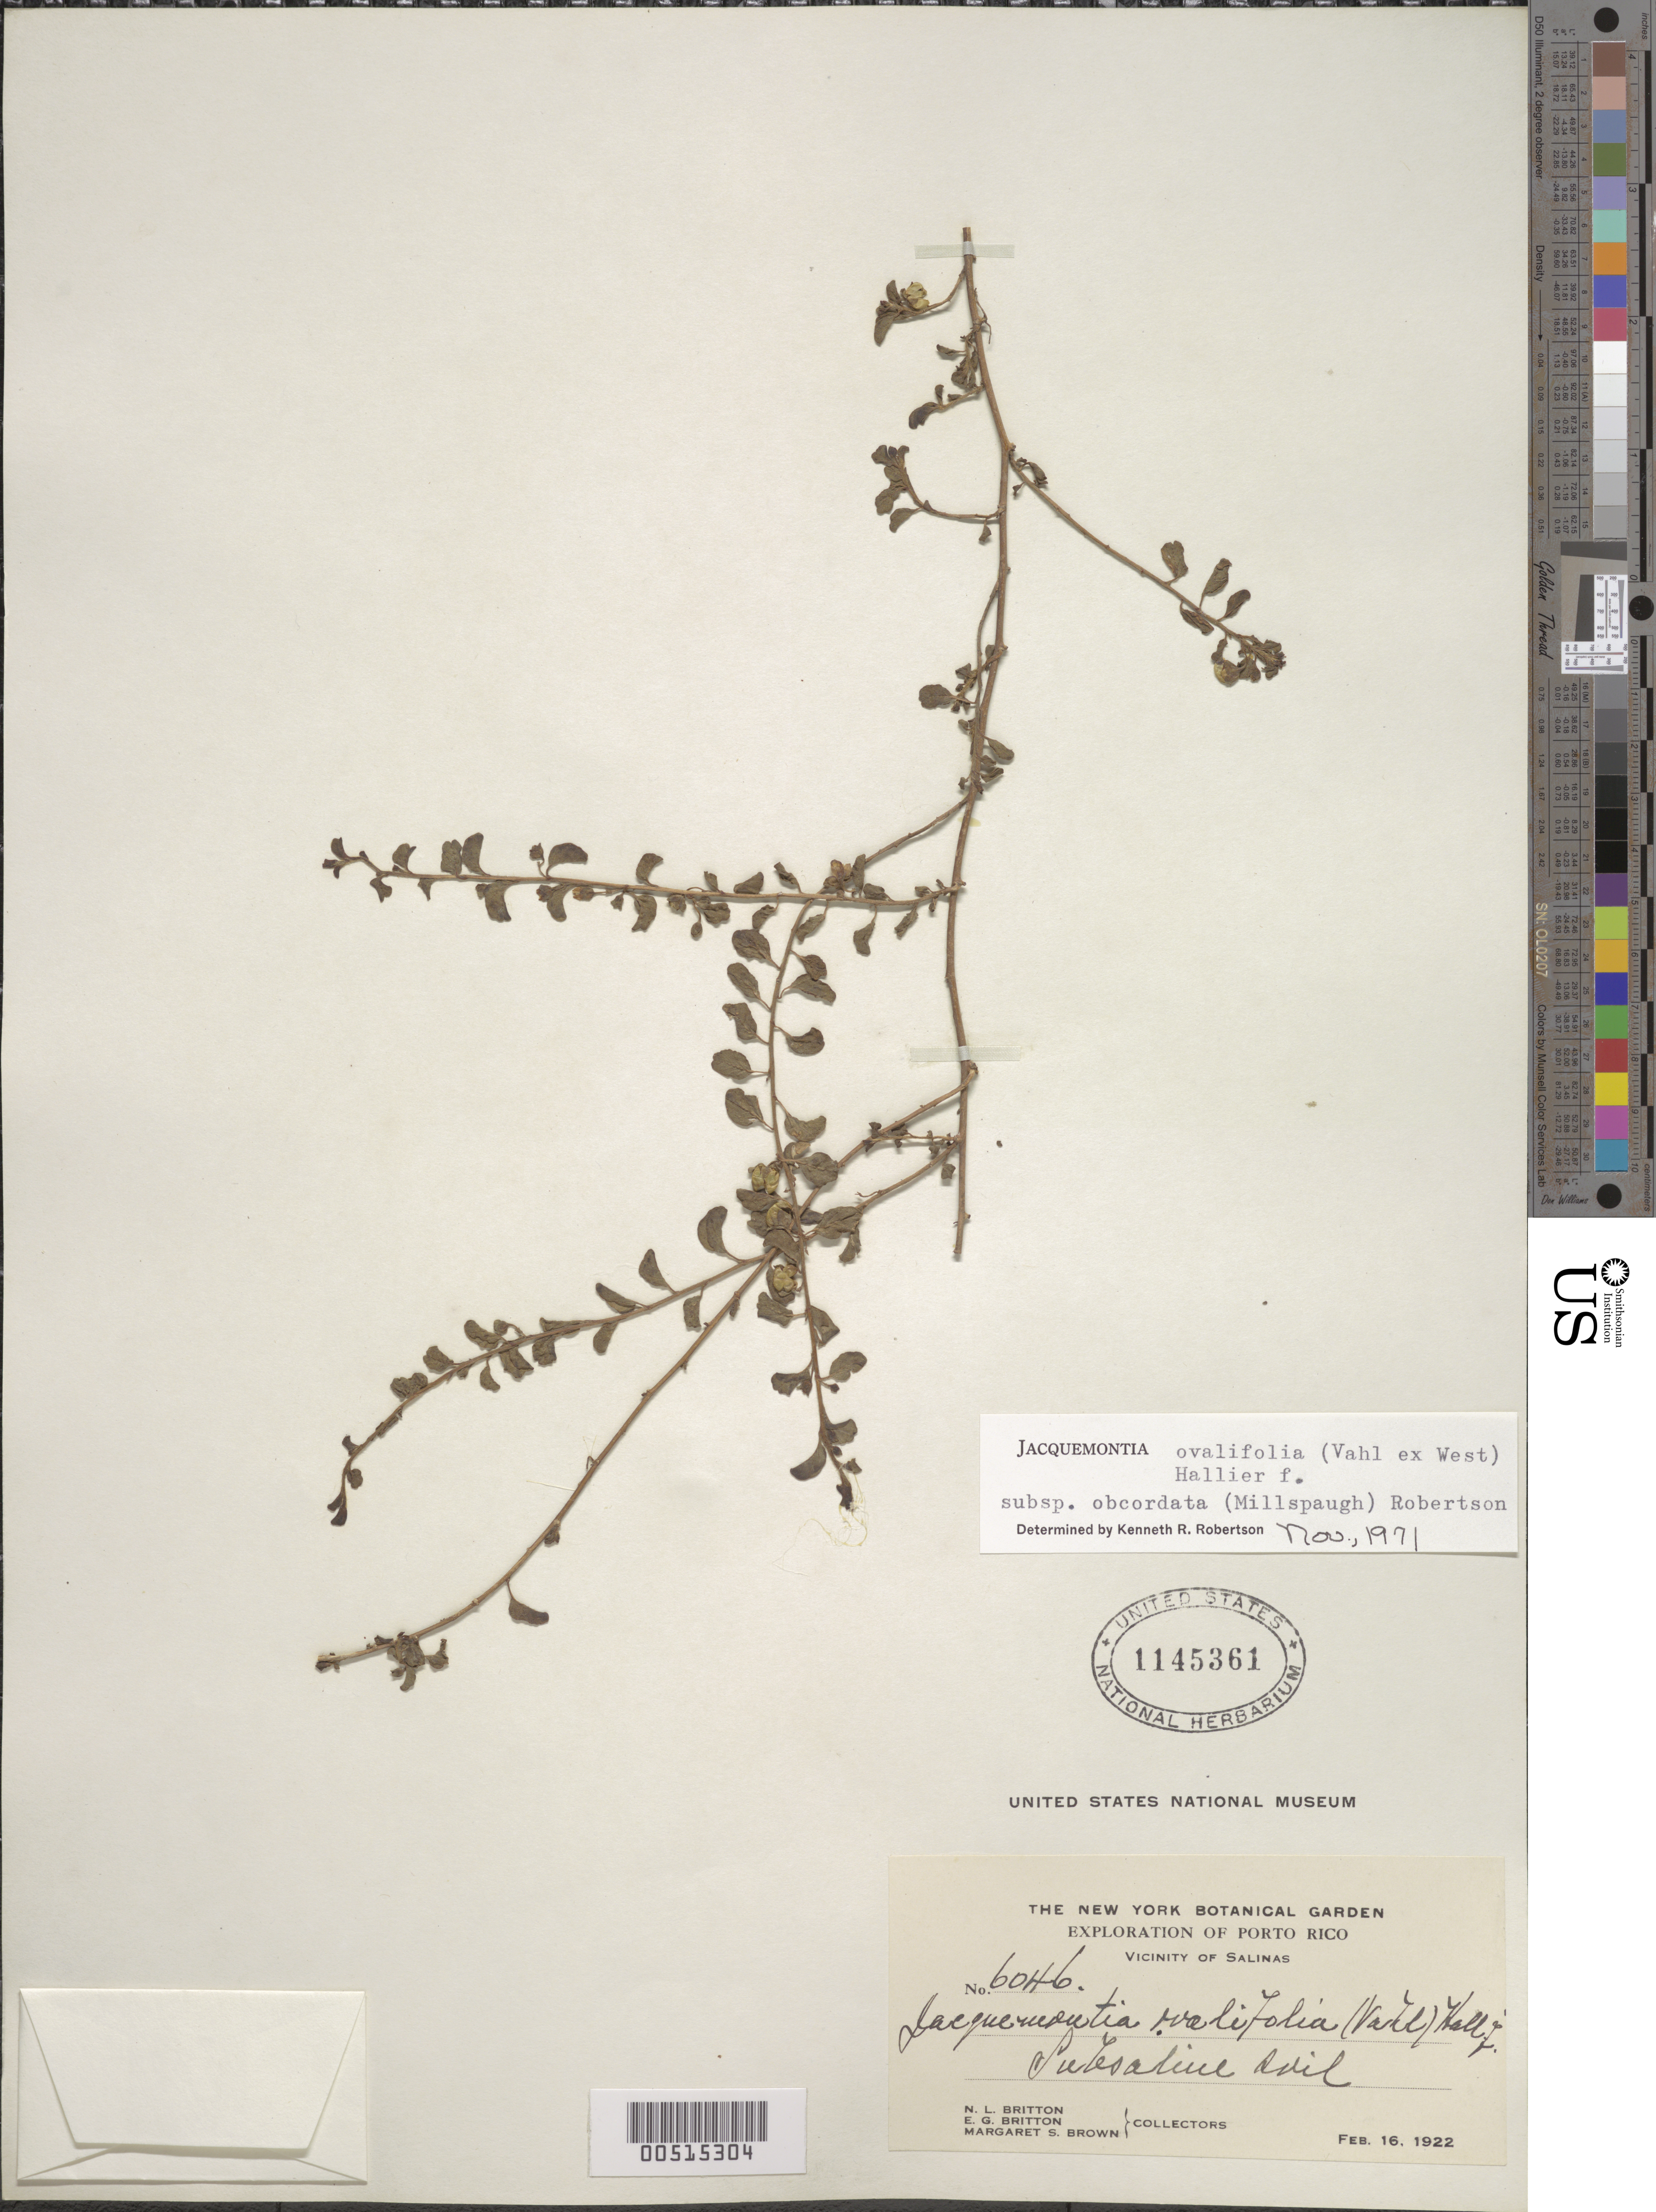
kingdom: Plantae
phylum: Tracheophyta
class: Magnoliopsida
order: Solanales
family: Convolvulaceae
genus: Jacquemontia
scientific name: Jacquemontia ovalifolia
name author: (Vahl) Hallier f.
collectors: N. Britton, E. G. Britton & M. S. Brown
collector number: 6046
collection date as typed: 16 Feb 1922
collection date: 1922-02-16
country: Puerto Rico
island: Greater Antilles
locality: Salinas. Subsaline avil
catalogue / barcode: US 1145361